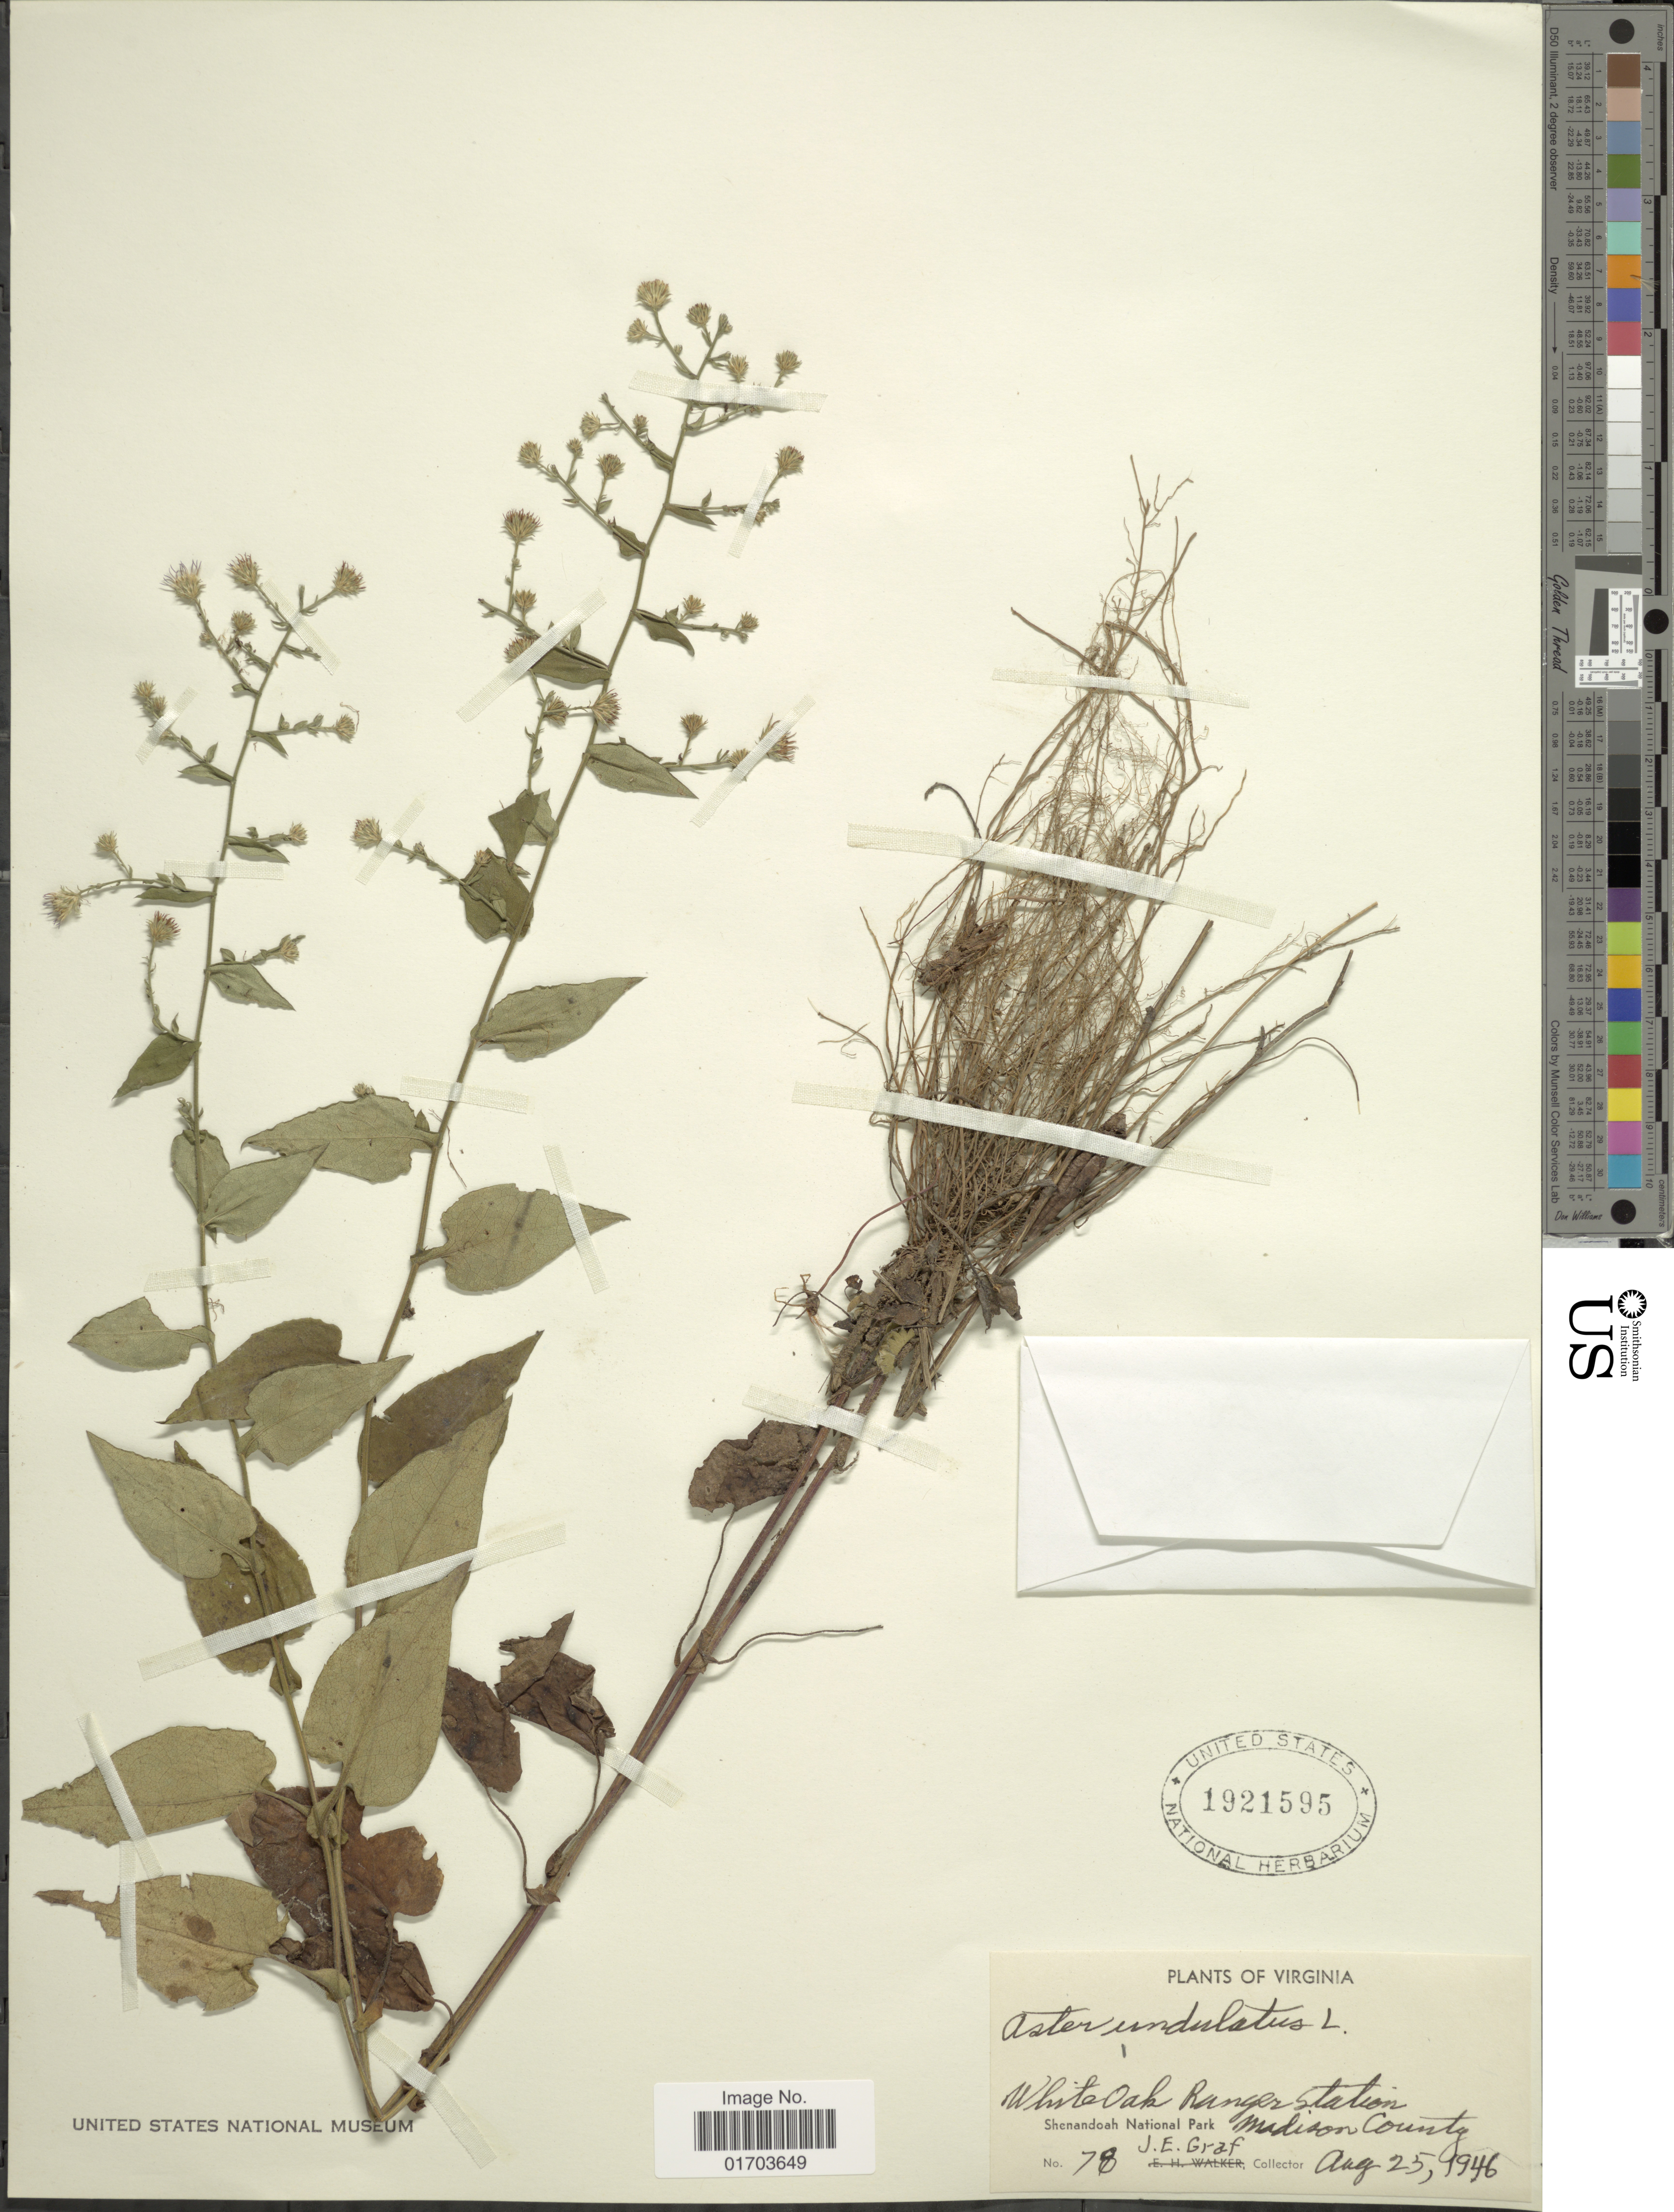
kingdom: Plantae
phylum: Tracheophyta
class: Magnoliopsida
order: Asterales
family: Asteraceae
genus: Symphyotrichum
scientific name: Symphyotrichum undulatum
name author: (L.) G.L. Nesom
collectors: J. Graf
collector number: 78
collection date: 1946-08-25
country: United States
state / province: Virginia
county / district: Madison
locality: Virginia. White Oak Ranger Station. Shenandoah National Park, Madison County.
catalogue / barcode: US 1921595